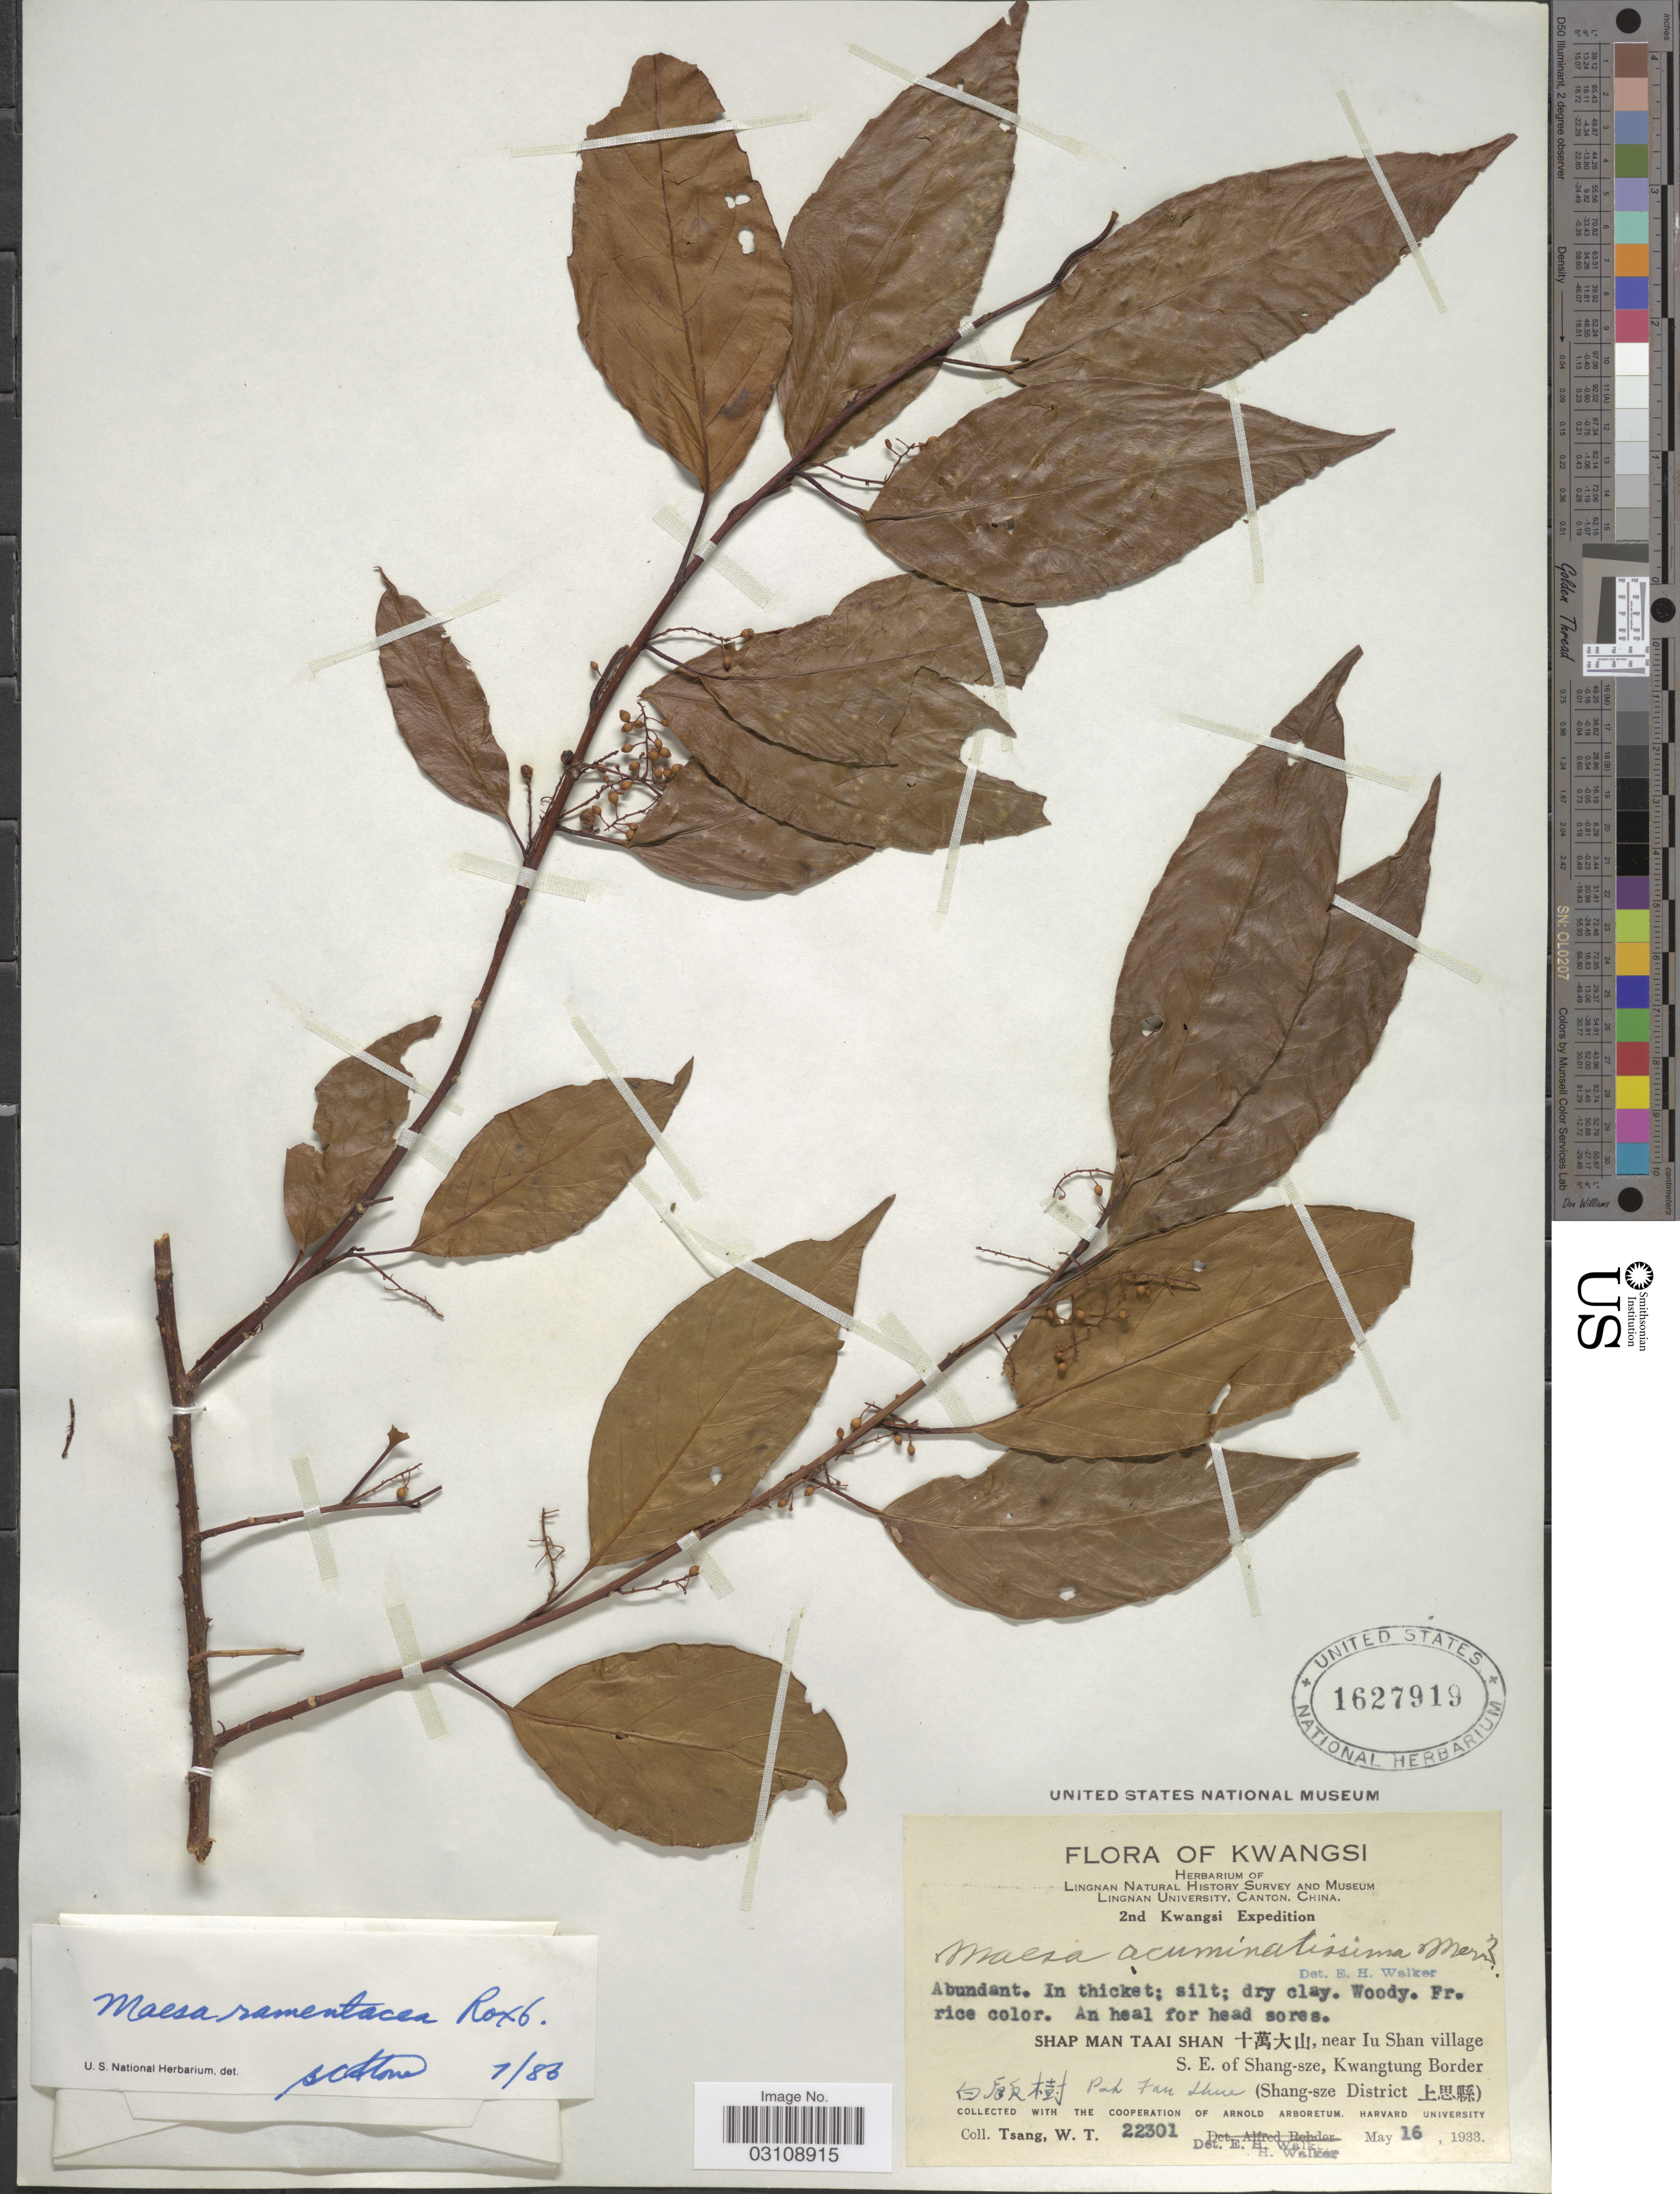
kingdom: Plantae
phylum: Tracheophyta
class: Magnoliopsida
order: Ericales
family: Primulaceae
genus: Maesa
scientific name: Maesa ramentacea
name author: (Roxb.) A. DC.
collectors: W. T. Tsang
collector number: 22301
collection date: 1933-05-16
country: China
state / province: Guangxi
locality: Kwangsi. Shap Man Taai Shan, near Iu Shan village. S. E. of Shang-sze, Kwangtung Border. Pak Fan [interpreted] Shue [interpreted] (Shang-sze District).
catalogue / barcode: US 1627919